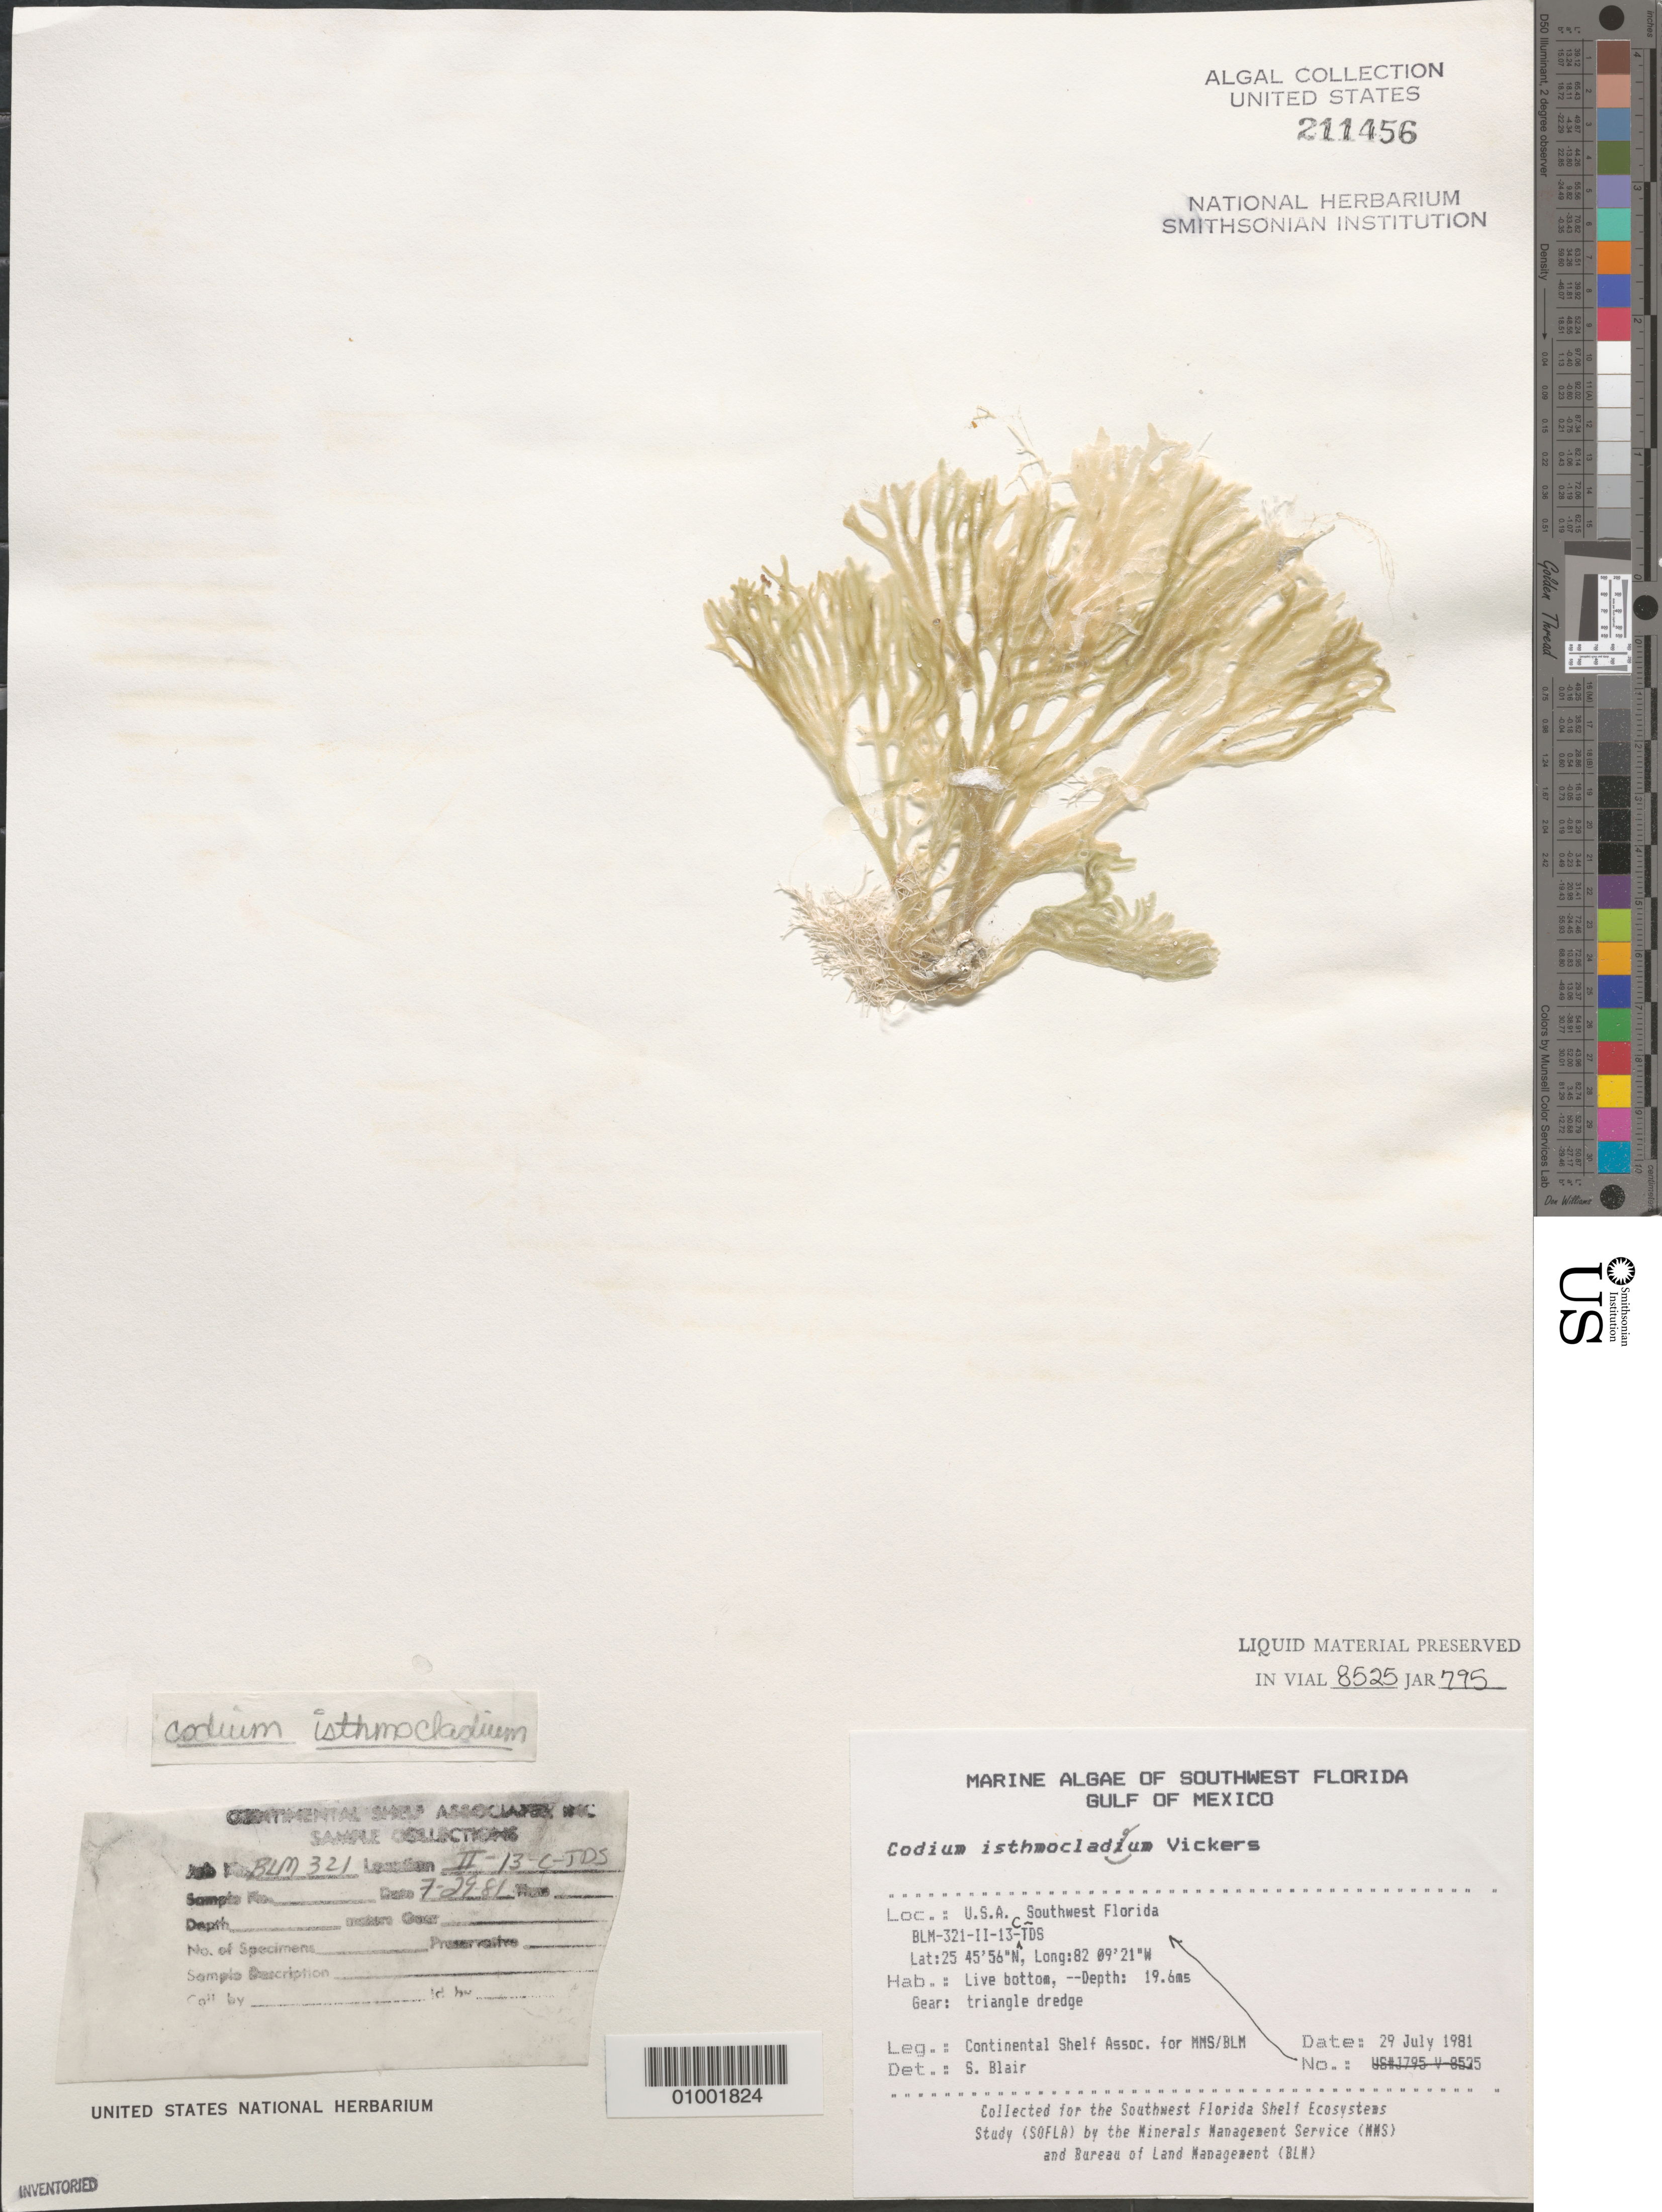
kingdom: Plantae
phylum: Chlorophyta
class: Ulvophyceae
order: Bryopsidales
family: Codiaceae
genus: Codium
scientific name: Codium isthmocladum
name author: Vickers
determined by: Blair, S. M.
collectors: Continental Shelf Associates for the MMS/BLM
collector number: BLM-321-II-13-C-TDS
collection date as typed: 29 Jul 1981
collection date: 1981-07-29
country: United States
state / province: Florida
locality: Gulf of Mexico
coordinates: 25 45'56"N, 82 09'21"W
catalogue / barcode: US 211456